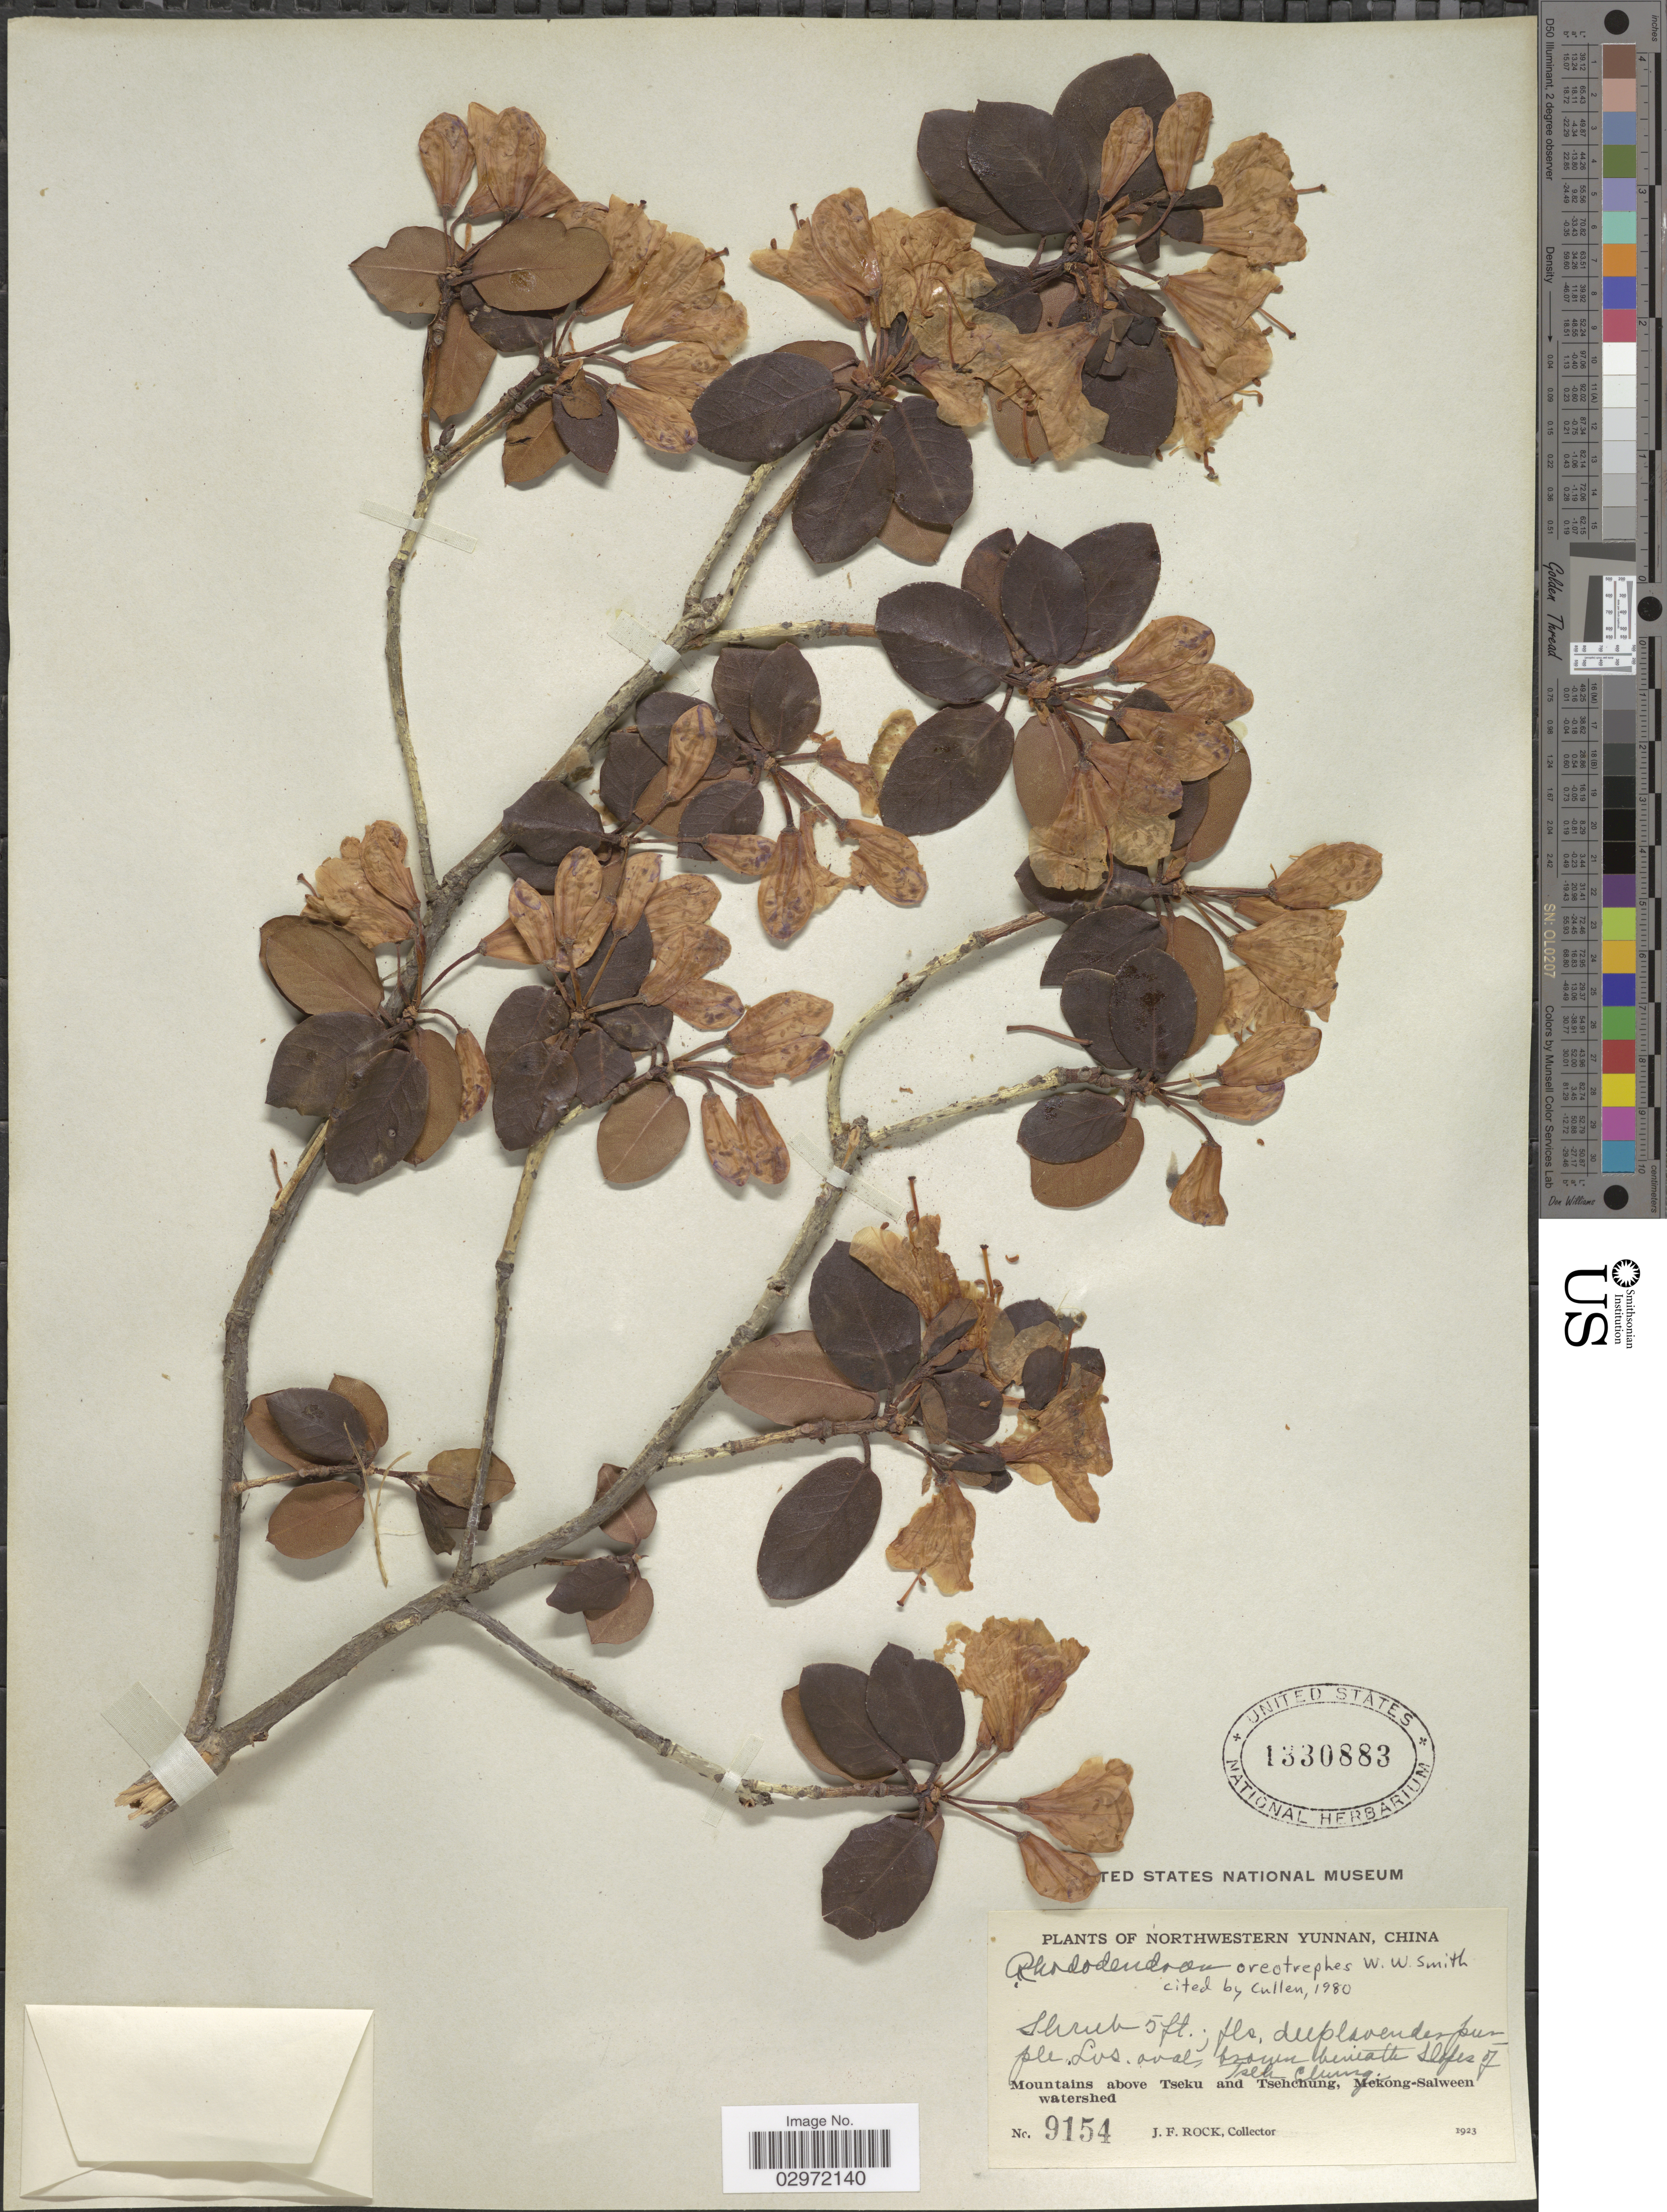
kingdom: Plantae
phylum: Tracheophyta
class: Magnoliopsida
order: Ericales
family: Ericaceae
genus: Rhododendron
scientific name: Rhododendron oreotrephes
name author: W.W. Sm.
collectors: J. Rock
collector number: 9154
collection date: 1923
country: China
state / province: Yunnan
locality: Northwestern Yunnan, slopes of Tsek Chung. Mountains above Tseku and Tsehchung, Mekong-Salween watershed.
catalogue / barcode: US 1330883